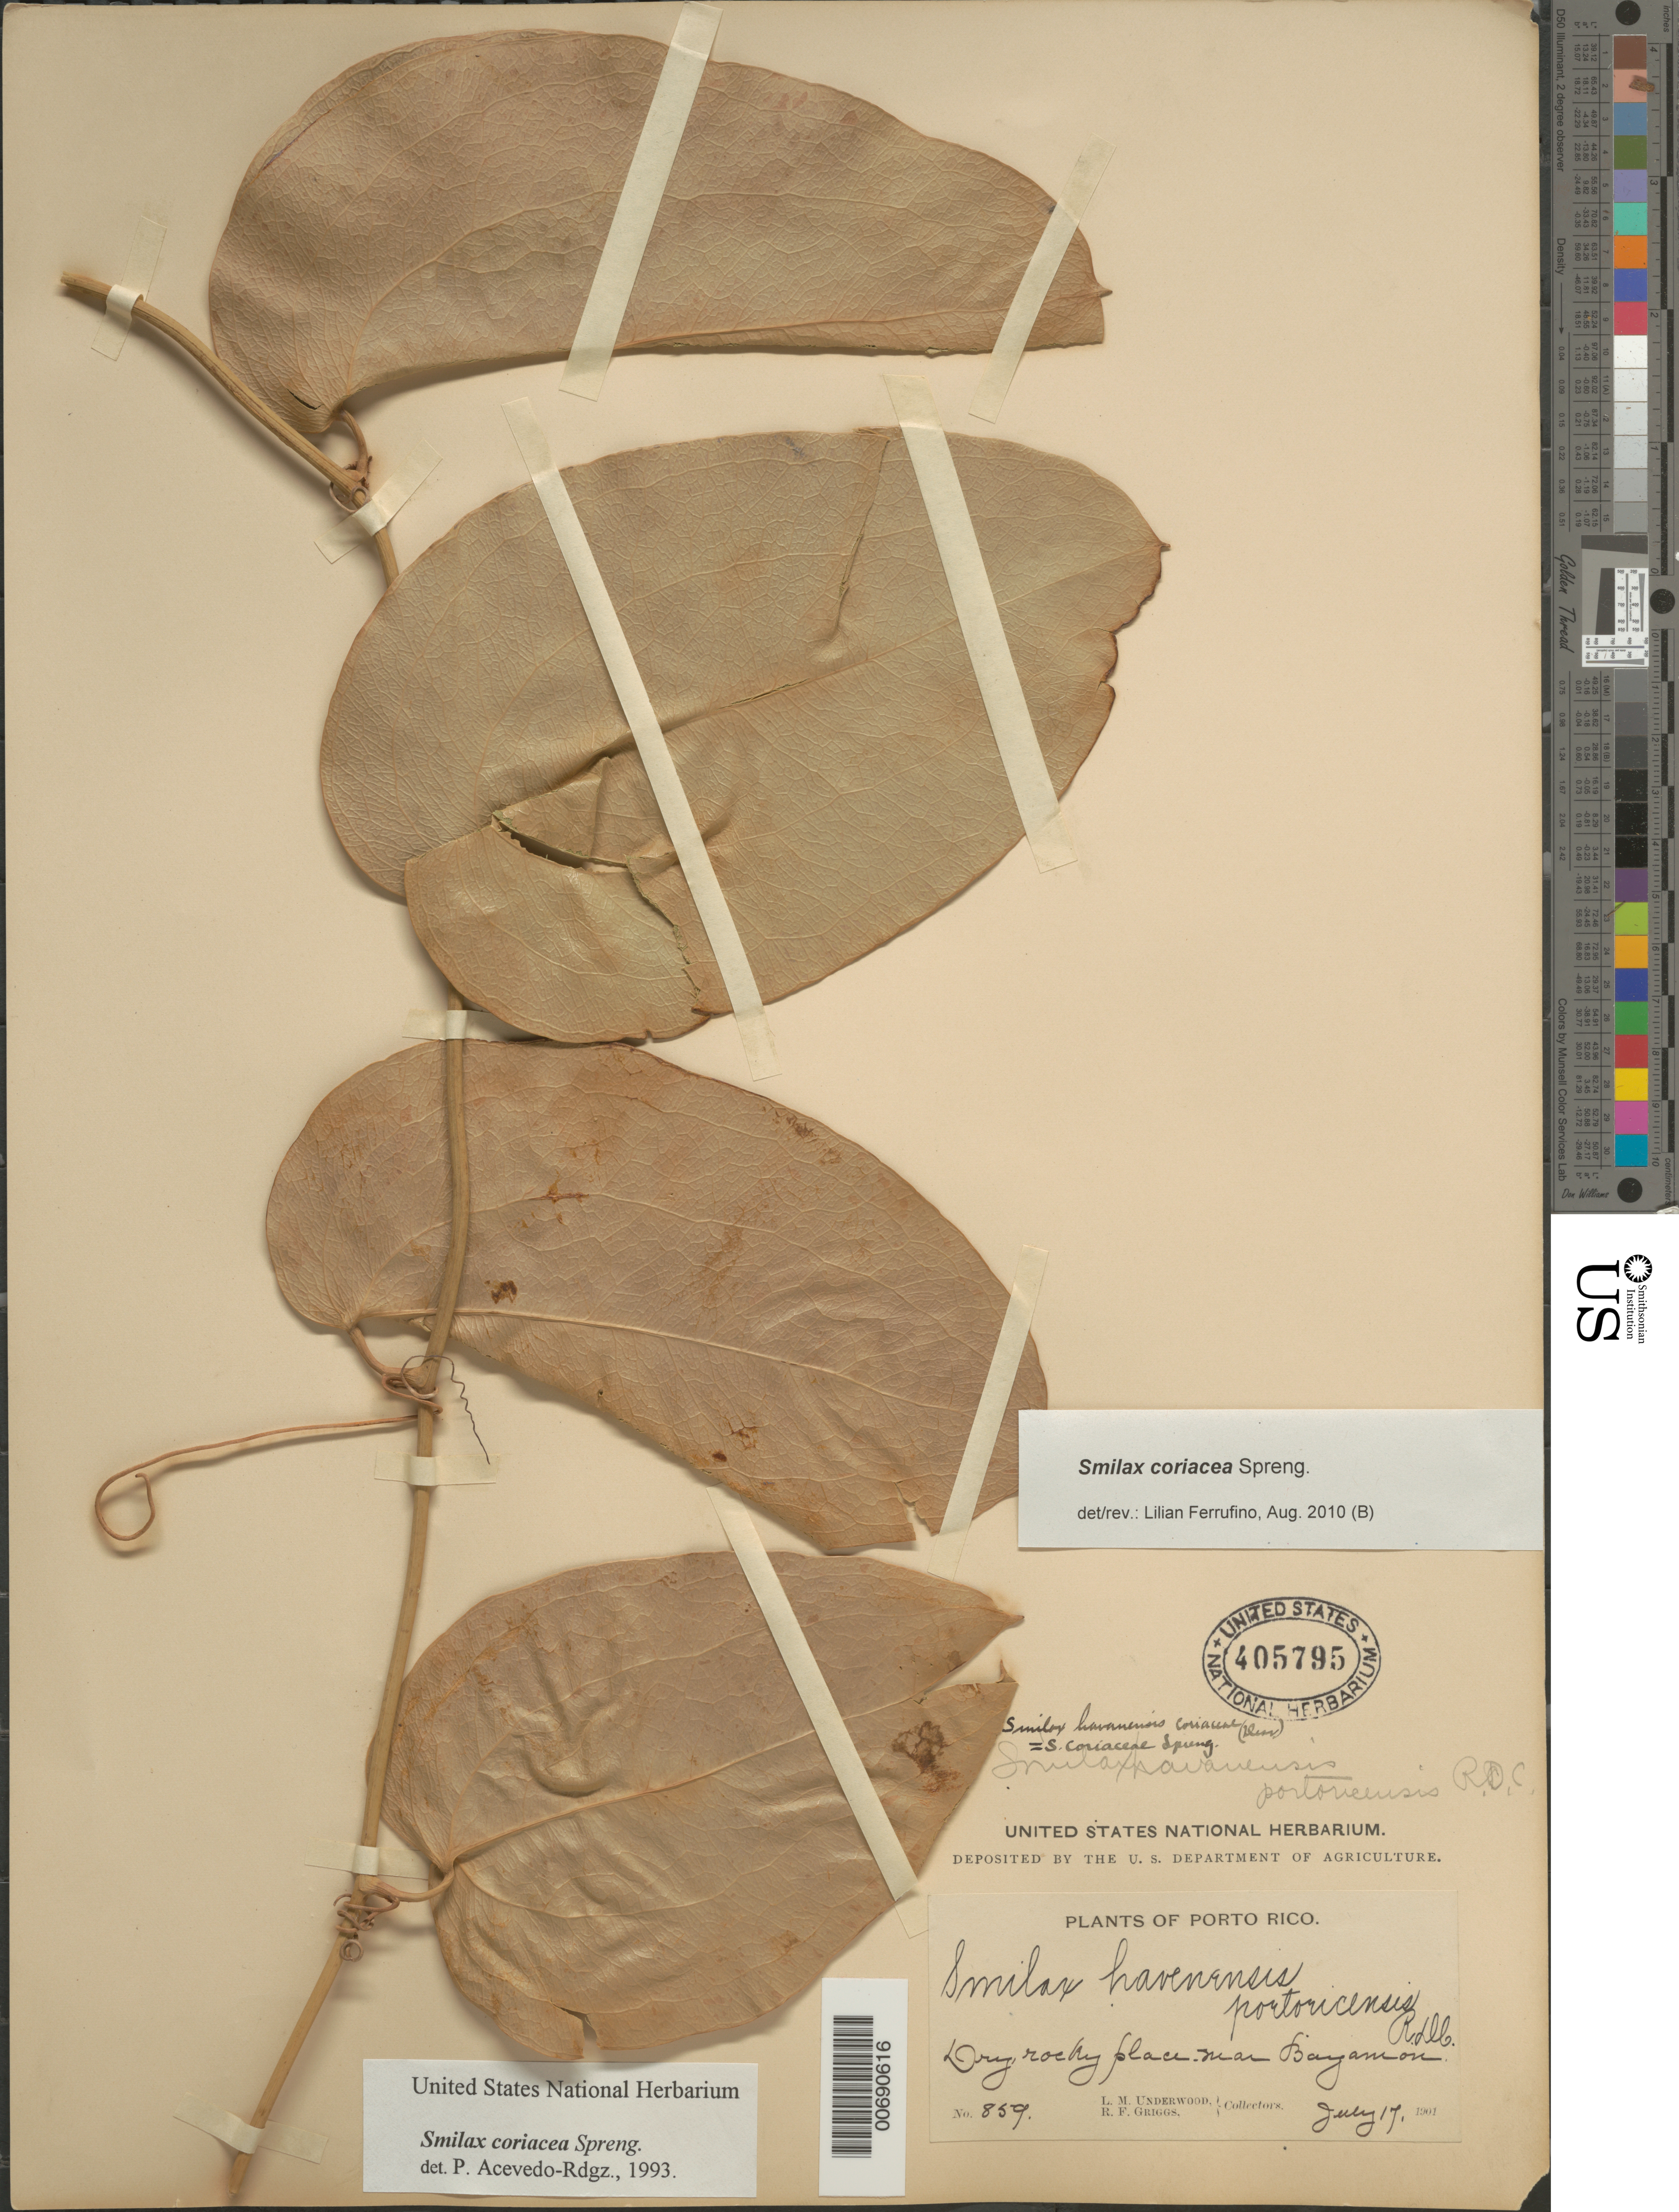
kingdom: Plantae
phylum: Tracheophyta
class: Liliopsida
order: Liliales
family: Smilacaceae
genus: Smilax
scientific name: Smilax coriacea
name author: Spreng.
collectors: L. M. Underwood & R. F. Griggs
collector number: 859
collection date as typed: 17 Jul 1901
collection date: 1901-07-17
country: Puerto Rico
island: Greater Antilles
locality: Near Bayamon.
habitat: Dry, rocky place.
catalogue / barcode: US 405795